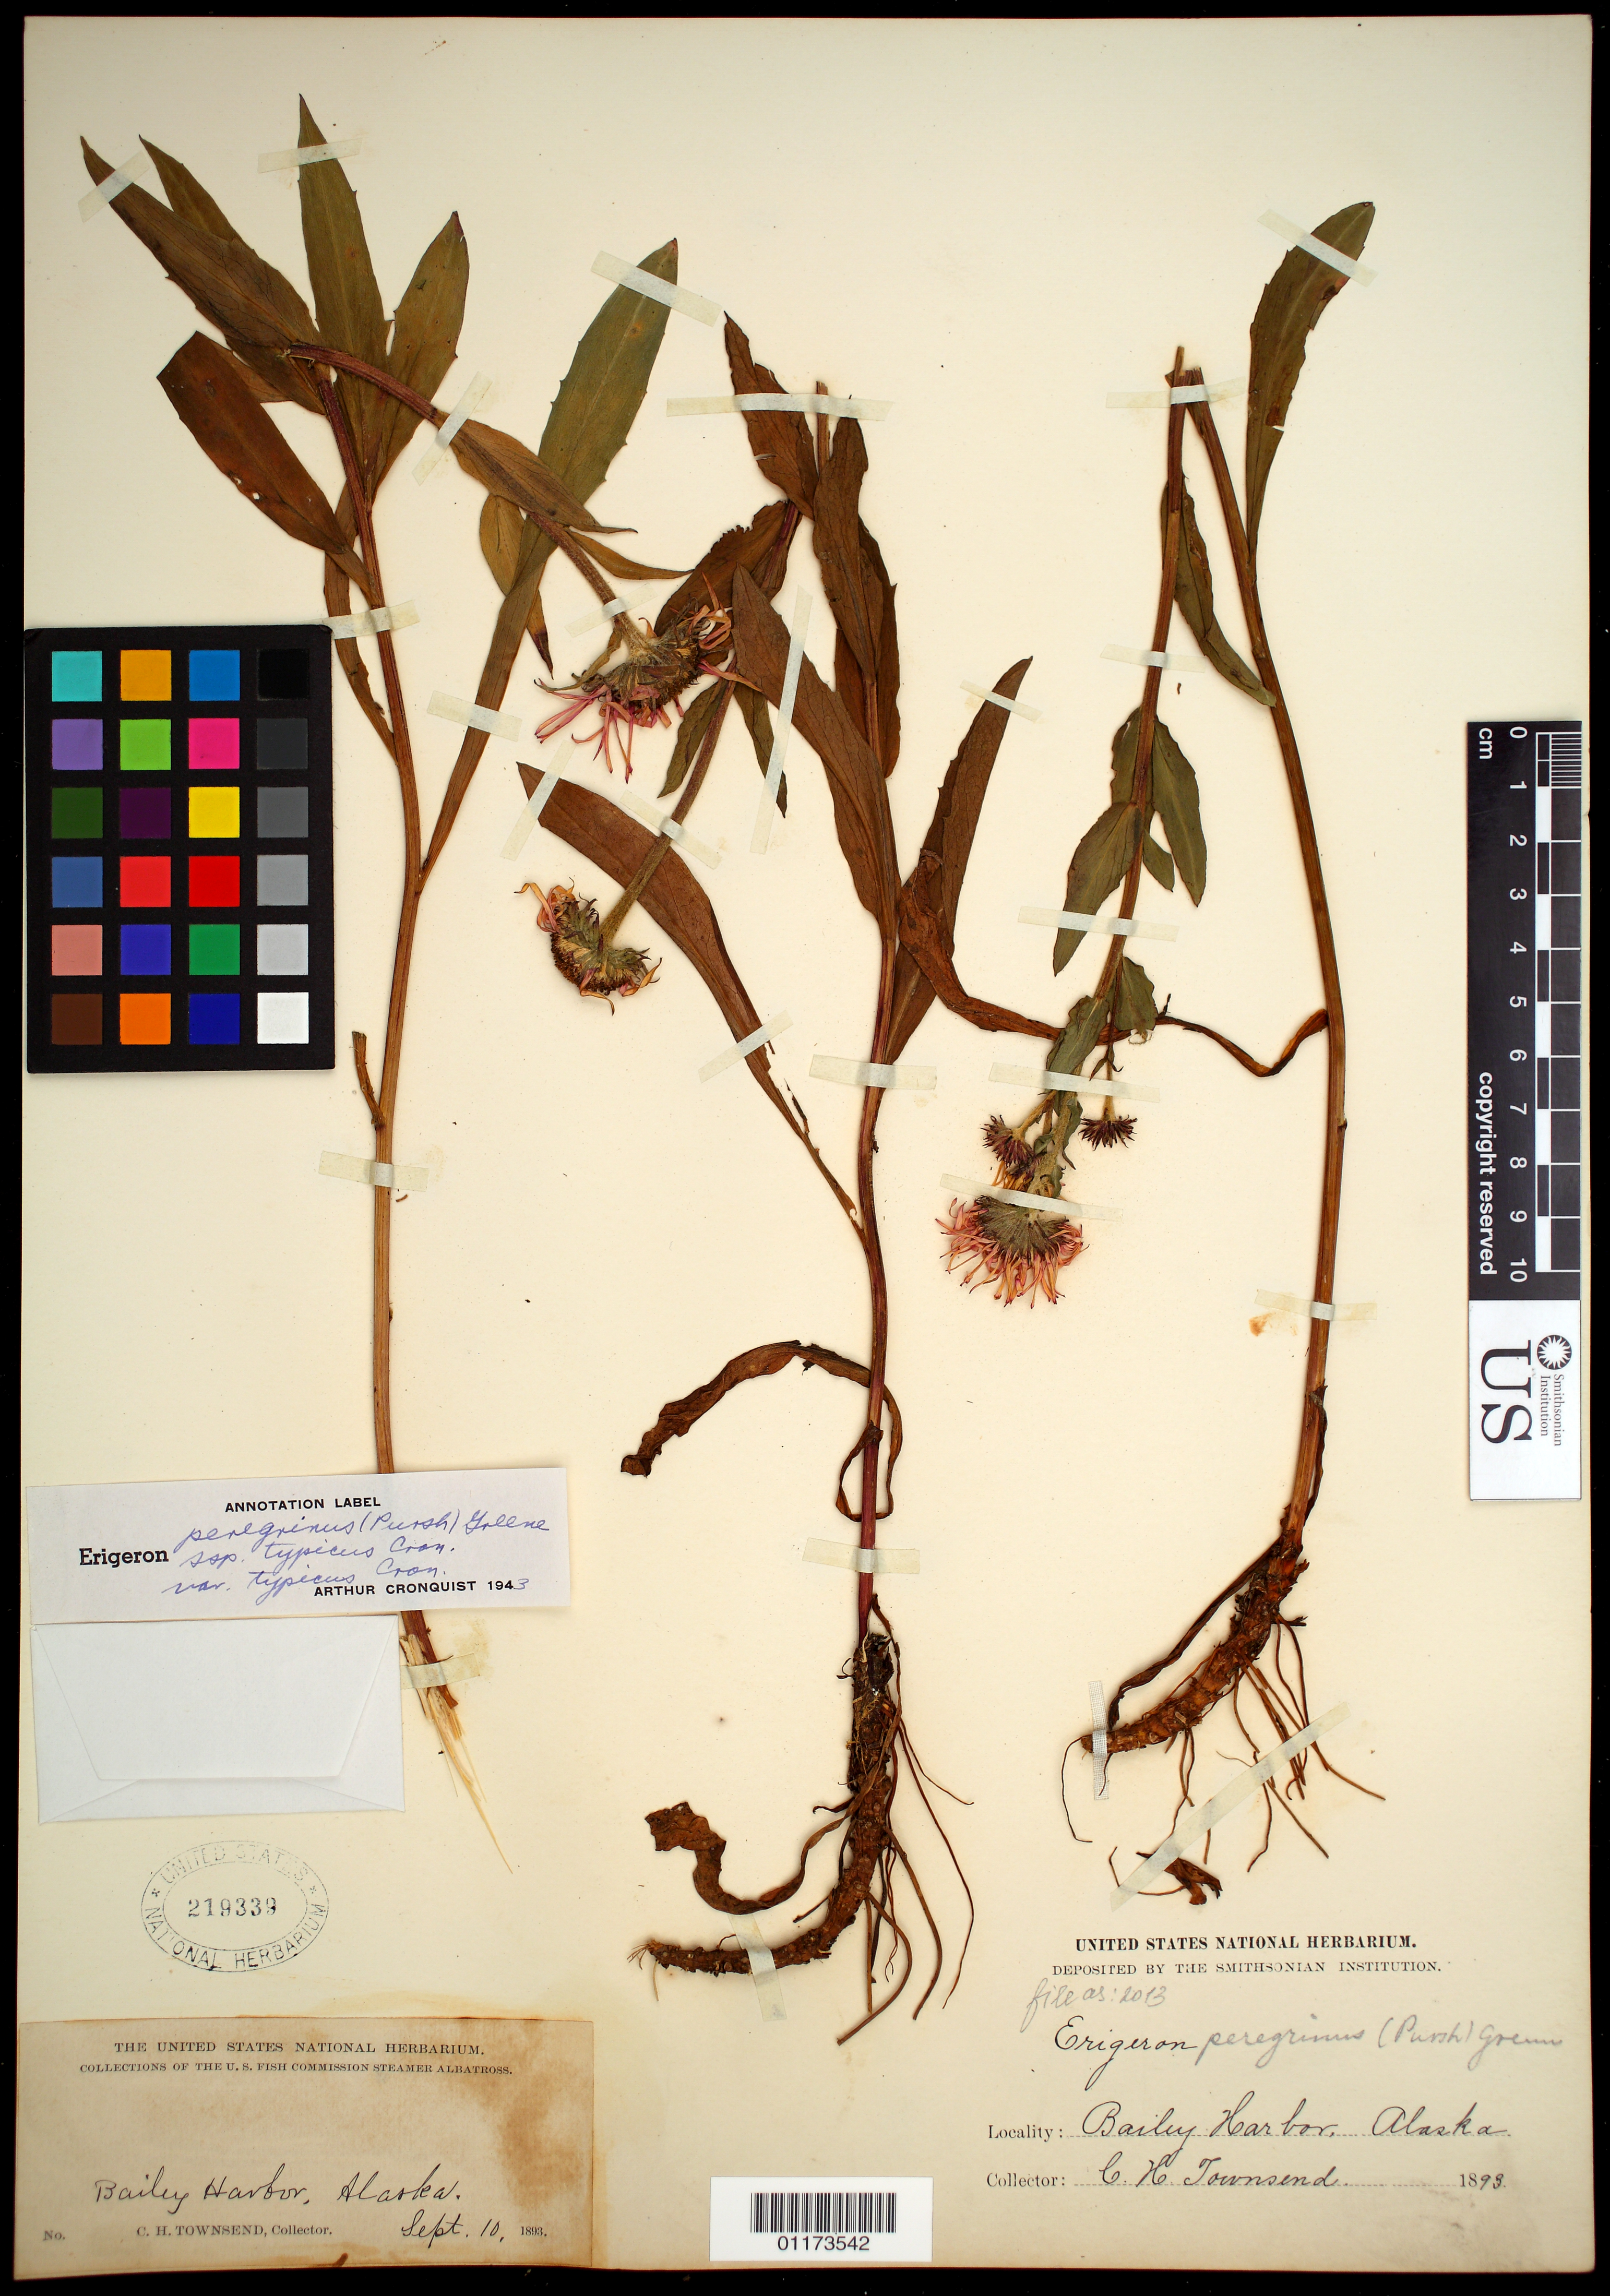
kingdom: Plantae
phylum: Tracheophyta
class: Magnoliopsida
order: Asterales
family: Asteraceae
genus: Erigeron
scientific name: Erigeron peregrinus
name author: (Banks ex Pursh) Greene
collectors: C. H. Townsend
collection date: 1893-09-10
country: United States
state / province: Alaska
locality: Bailey Harbor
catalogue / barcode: US 219339